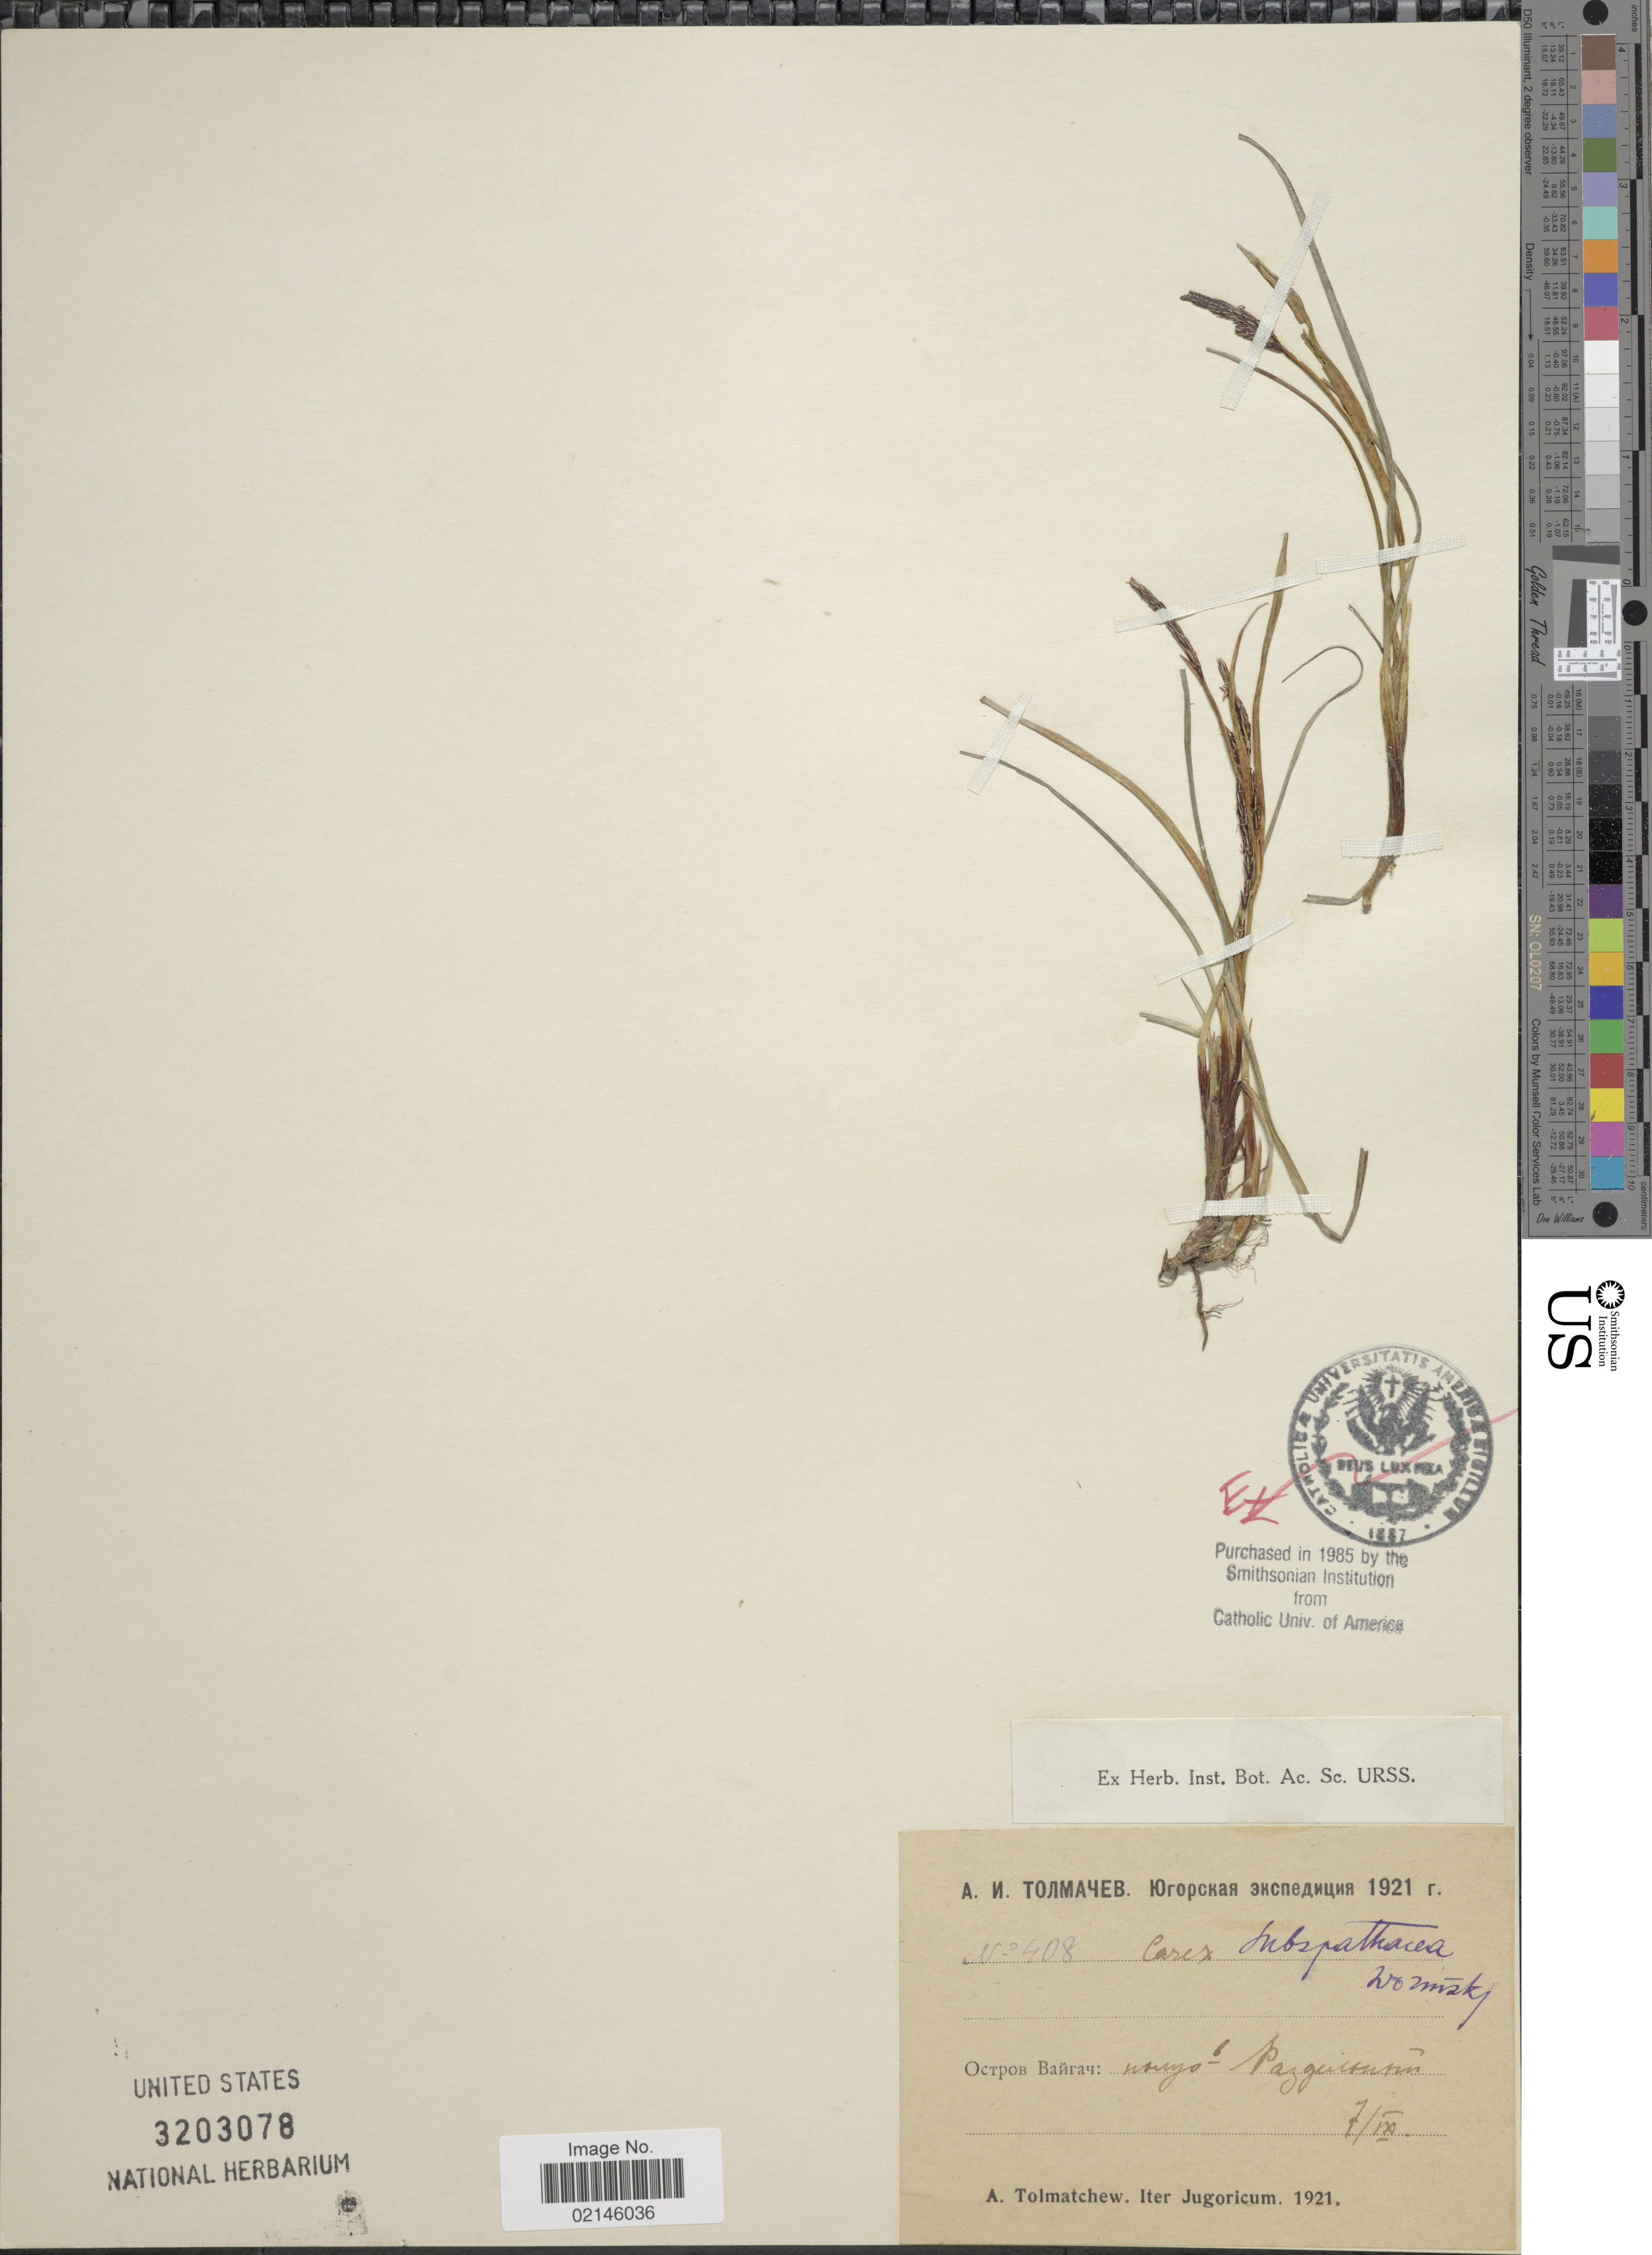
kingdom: Plantae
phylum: Tracheophyta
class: Liliopsida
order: Poales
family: Cyperaceae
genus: Carex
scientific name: Carex subspathacea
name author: Wormsk. ex Hornem.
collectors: A. I. Tolmatchew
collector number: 408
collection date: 1921-09-07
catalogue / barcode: US 3203078